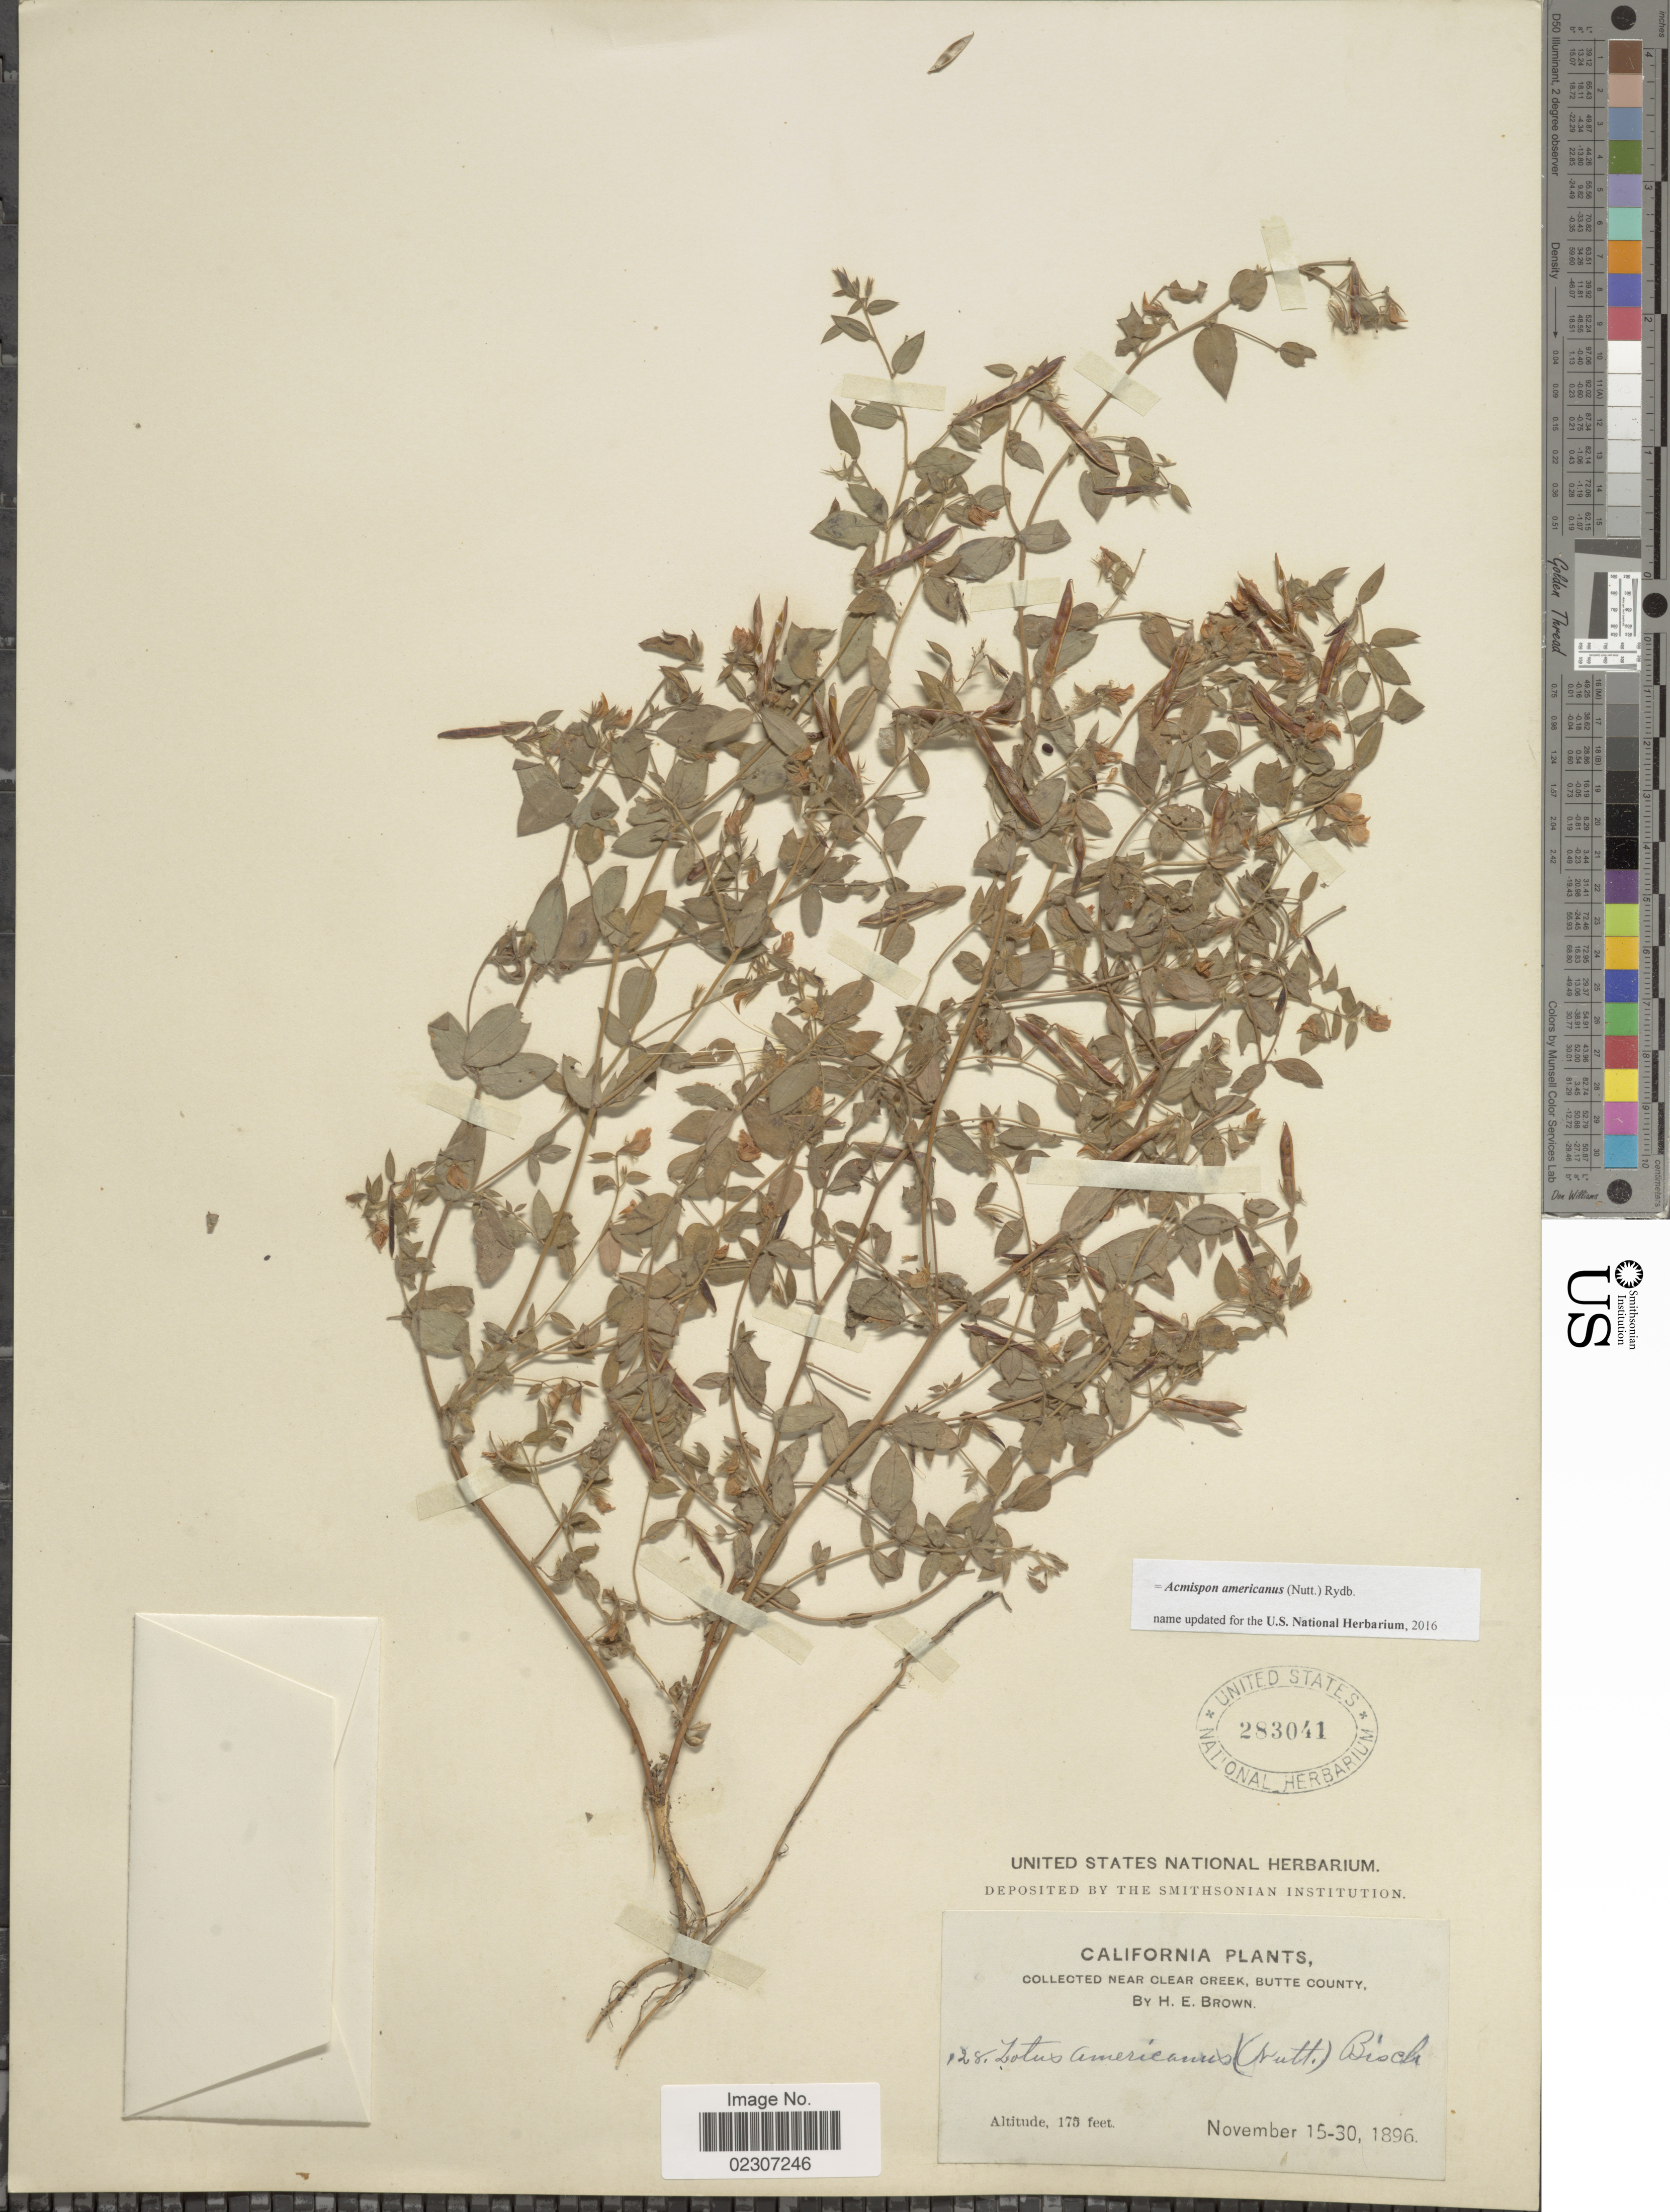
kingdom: Plantae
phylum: Tracheophyta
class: Magnoliopsida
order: Fabales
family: Fabaceae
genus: Acmispon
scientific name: Acmispon americanus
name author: (Nutt.) Rydb.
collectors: H. E. Brown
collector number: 128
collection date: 1896-11-15/1896-11-30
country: United States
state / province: California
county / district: Butte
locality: California collected near clear Creek, Butte County,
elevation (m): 53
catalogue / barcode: US 283041